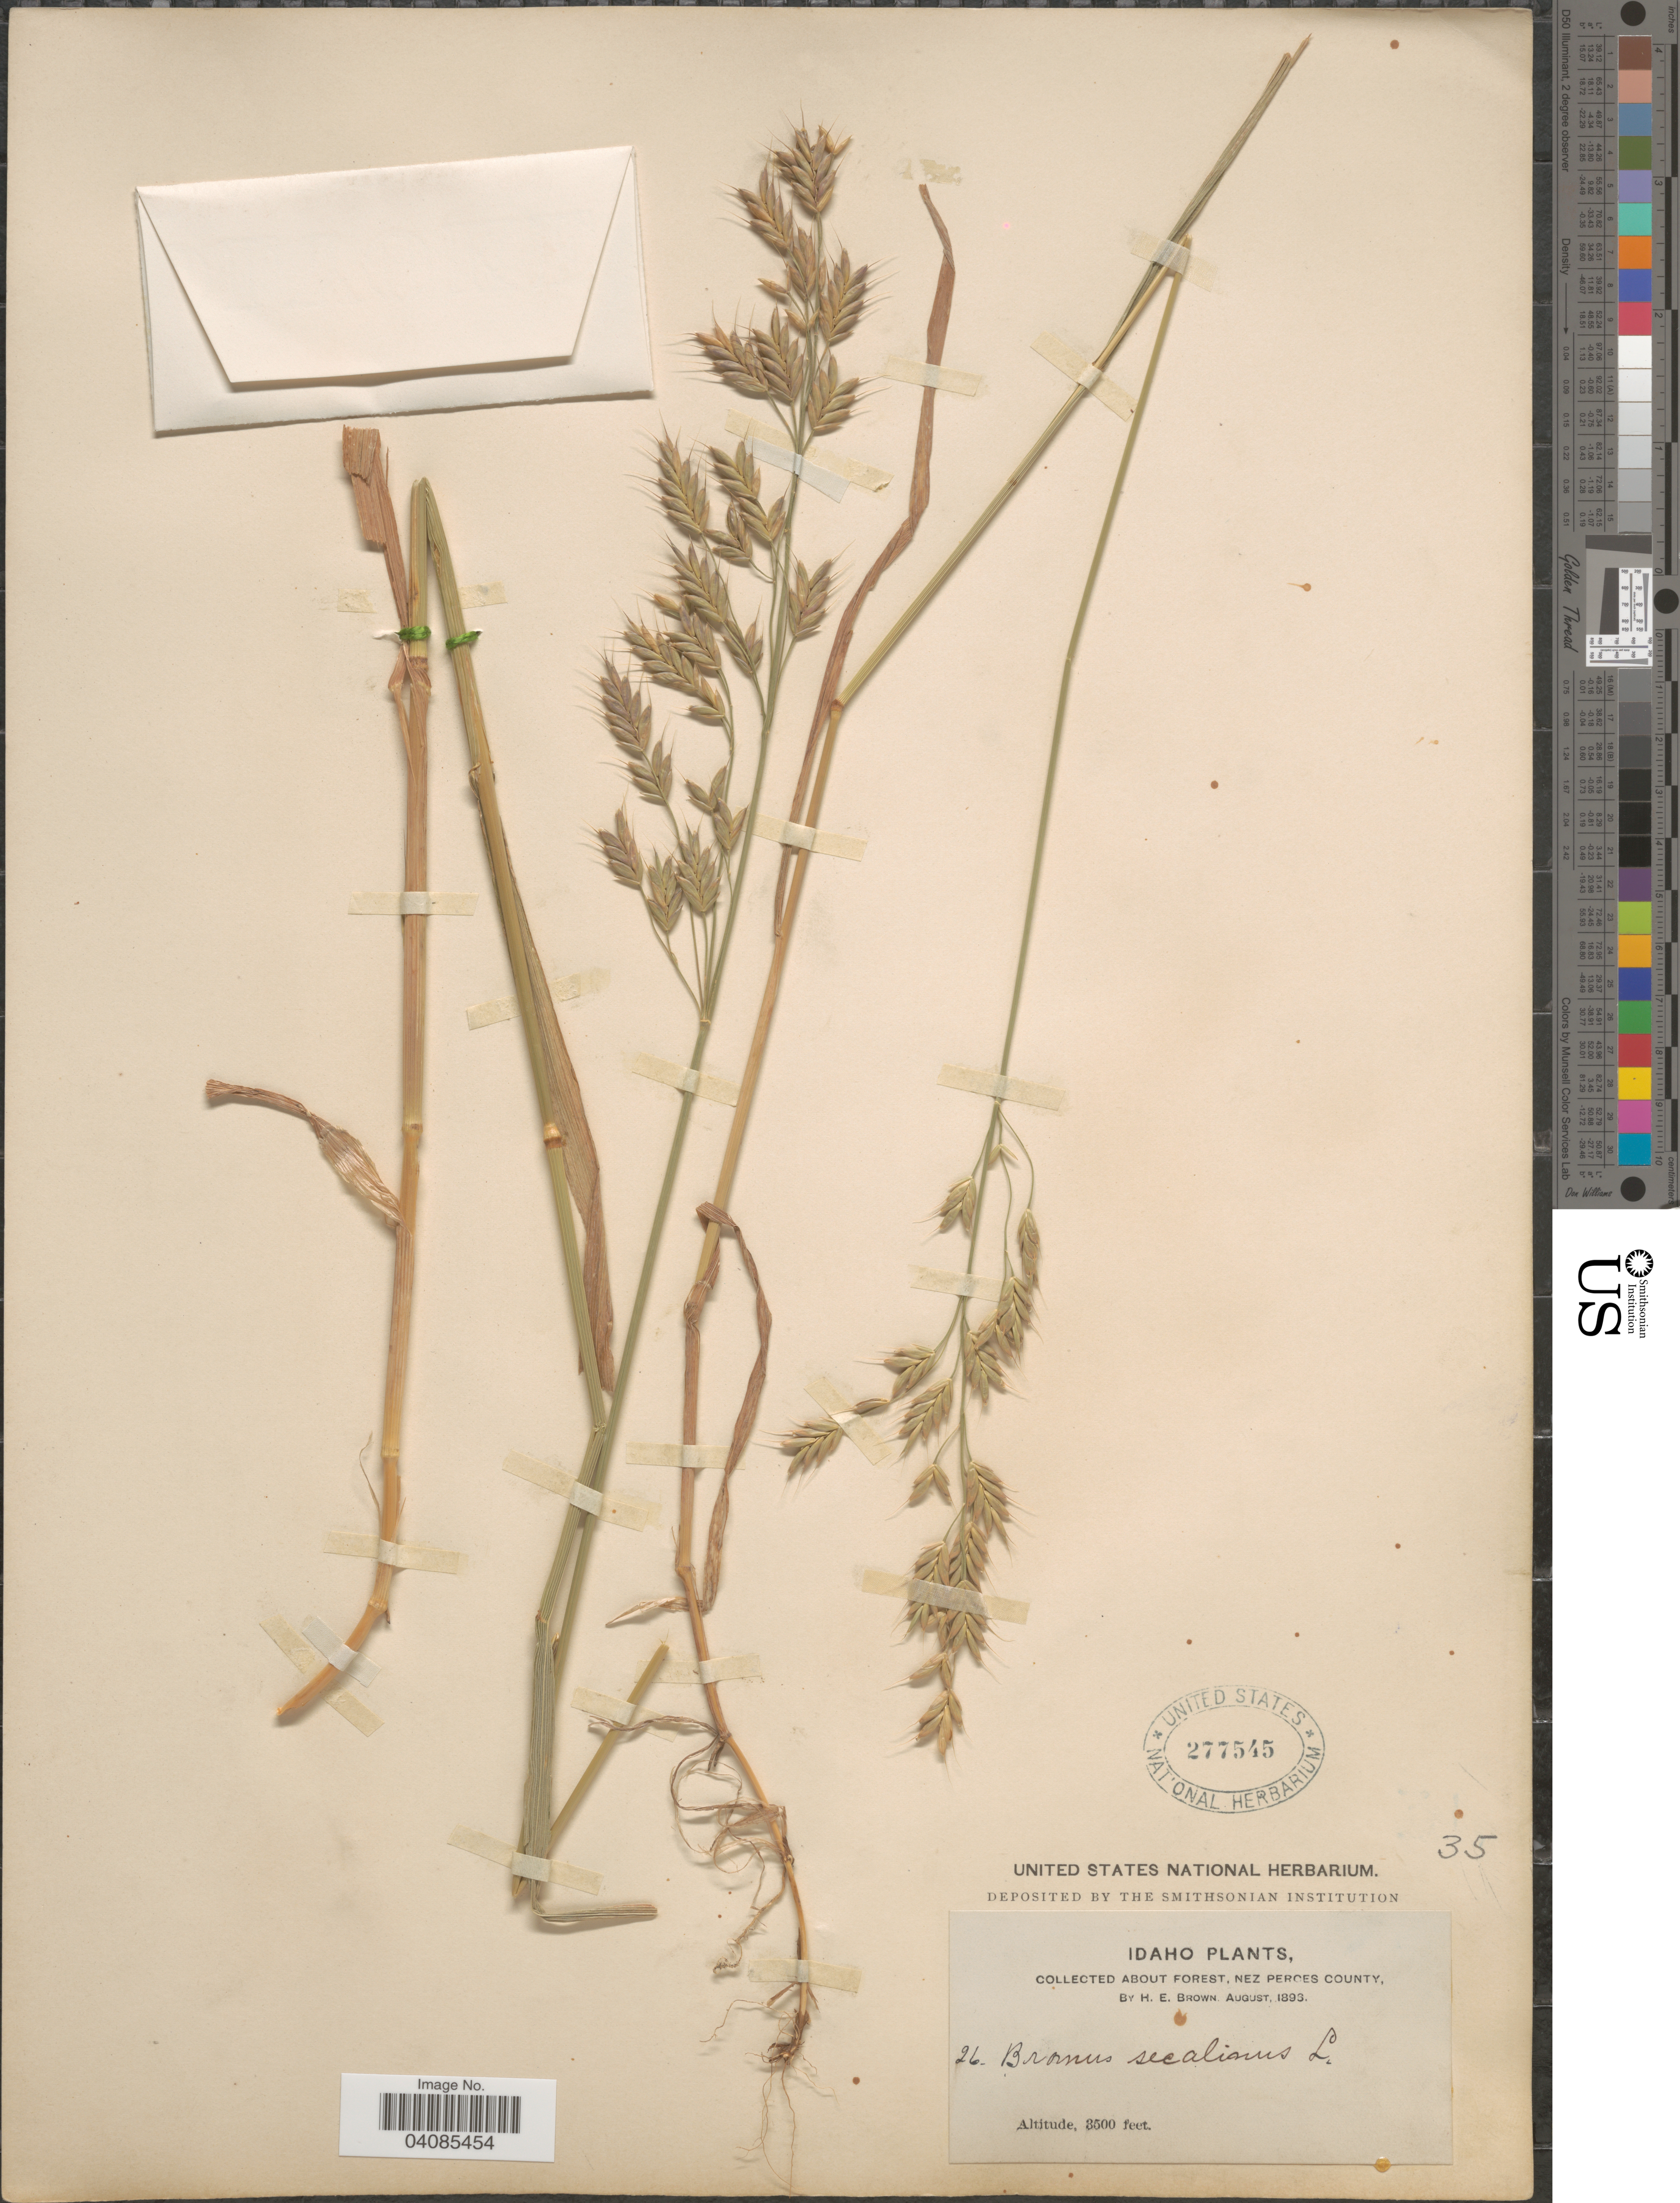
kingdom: Plantae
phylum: Tracheophyta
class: Liliopsida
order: Poales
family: Poaceae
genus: Bromus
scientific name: Bromus secalinus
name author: L.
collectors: H. E. Brown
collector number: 26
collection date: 1893-08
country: United States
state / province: Idaho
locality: About Forest, Nez Perces County.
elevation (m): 1067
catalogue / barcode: US 277545